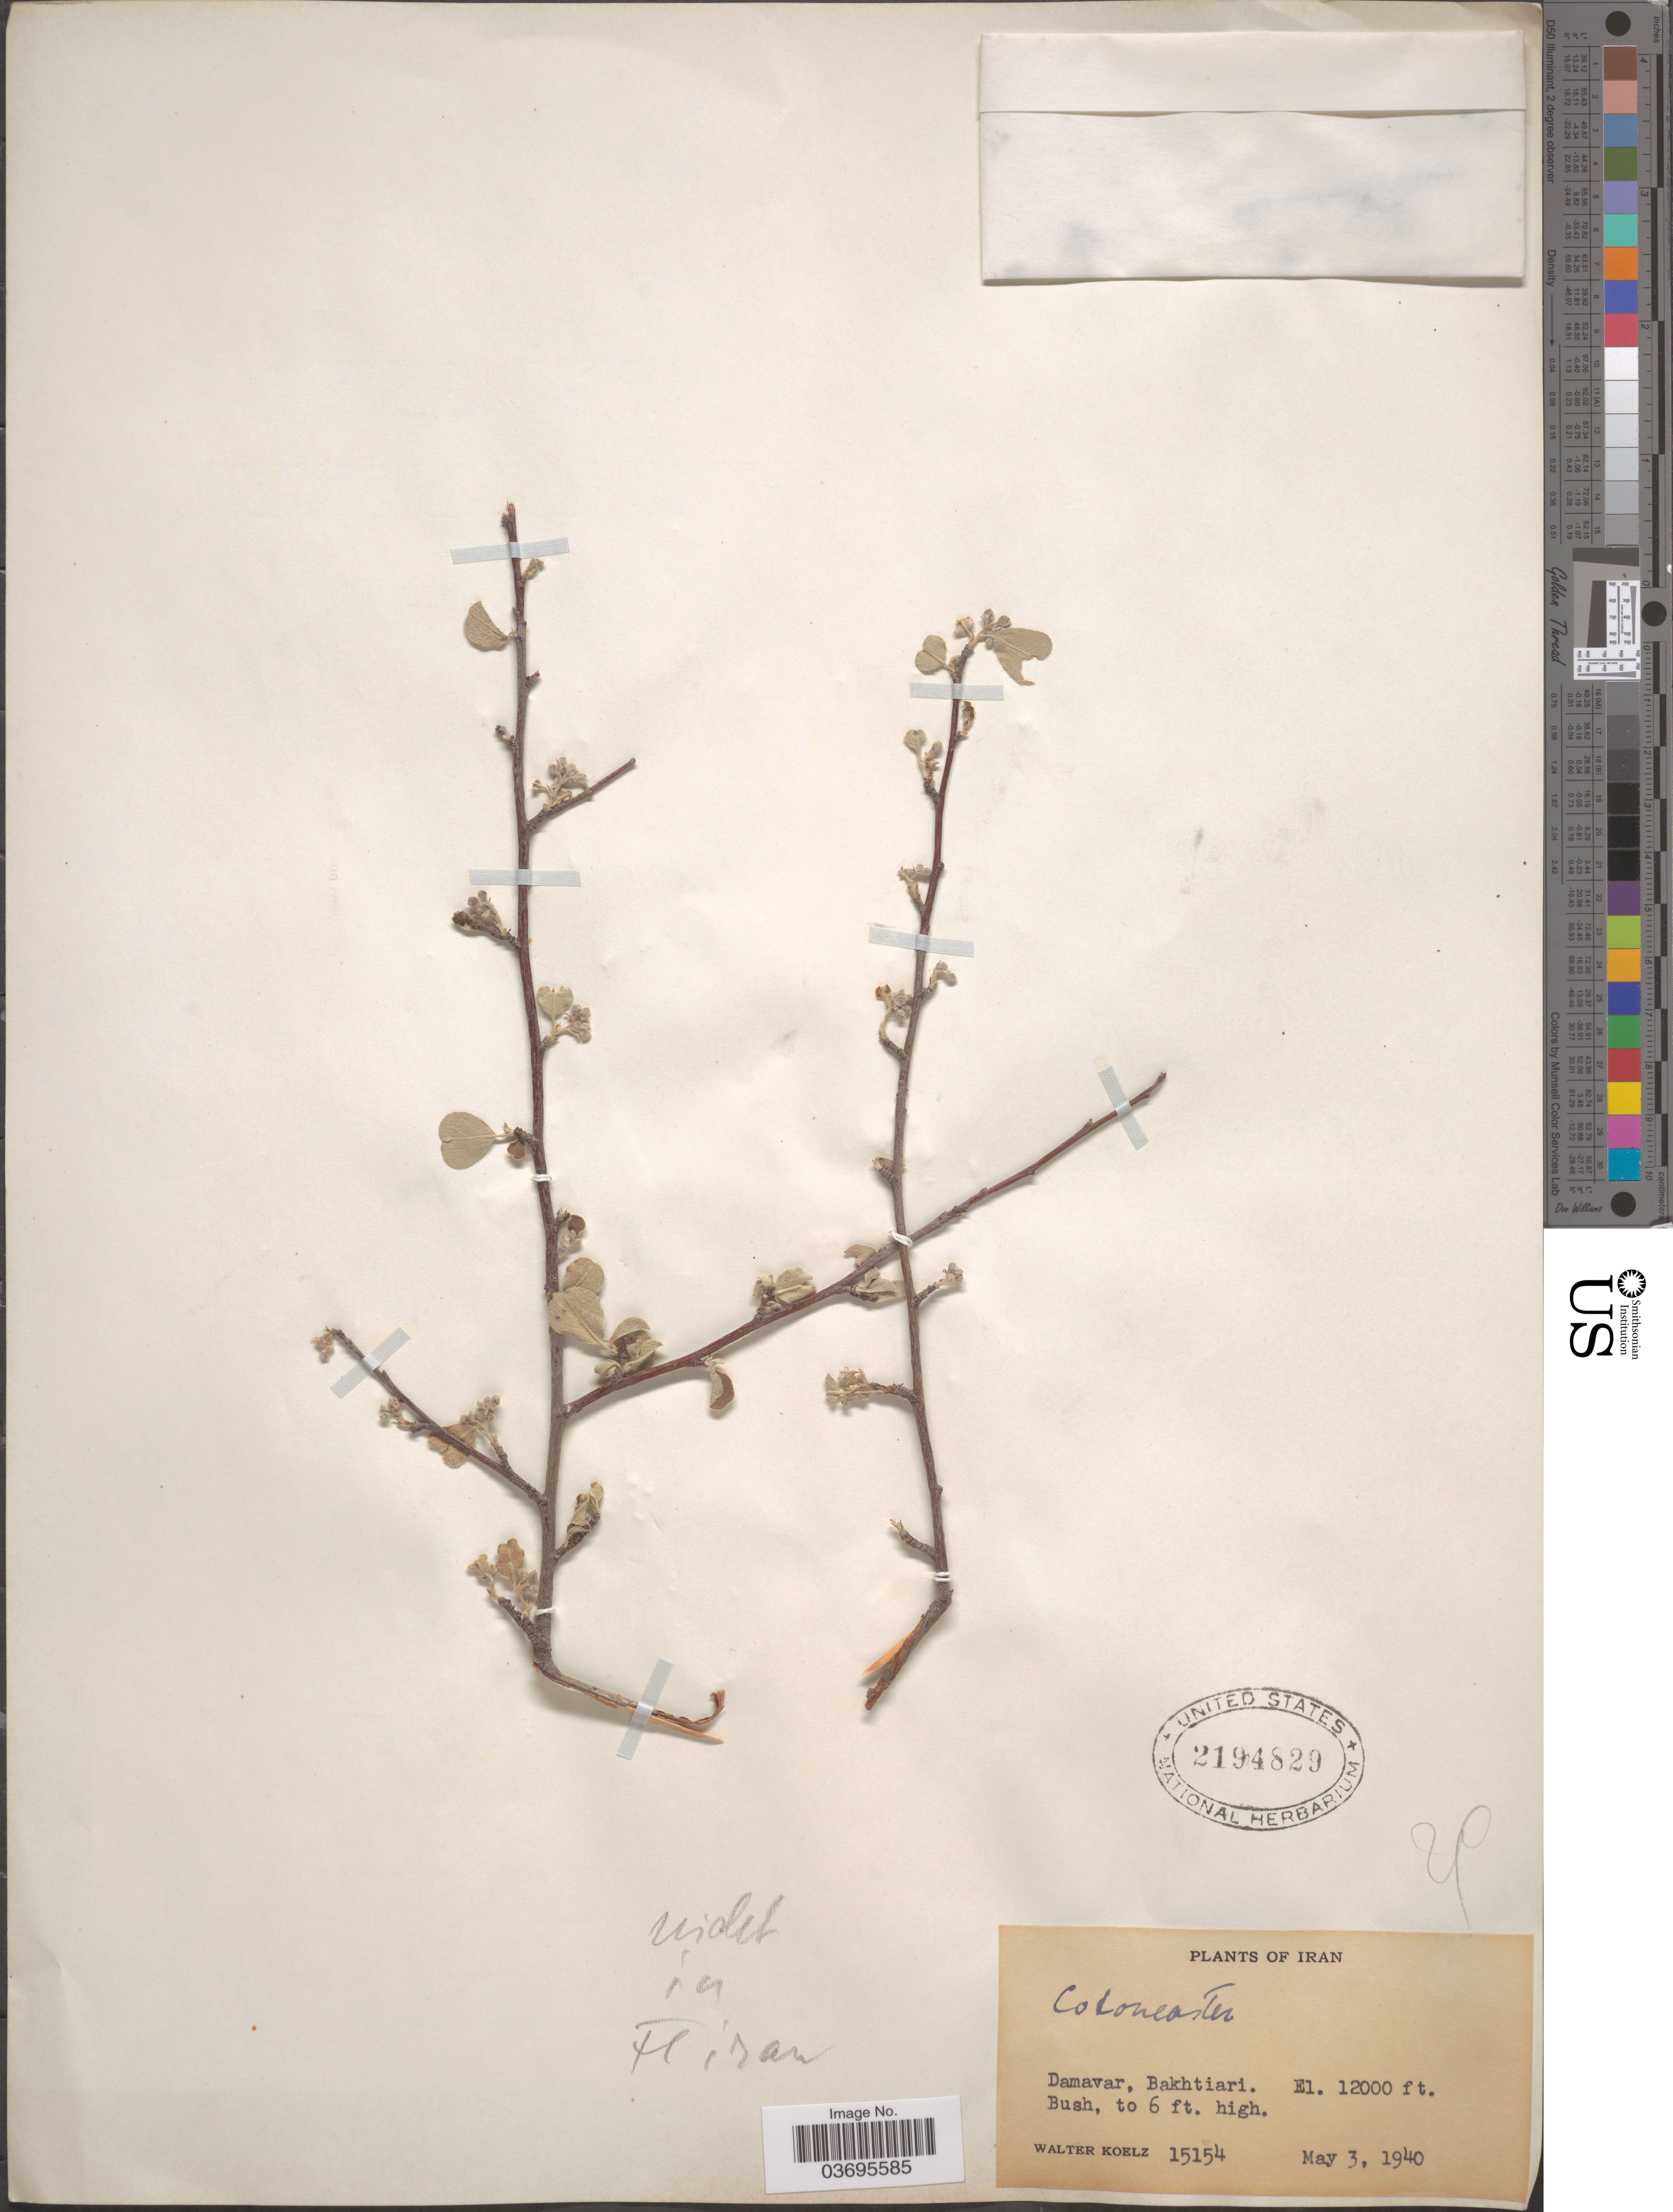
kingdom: Plantae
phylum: Tracheophyta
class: Magnoliopsida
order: Rosales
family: Rosaceae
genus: Cotoneaster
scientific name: Cotoneaster sp.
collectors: W. N. Koelz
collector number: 15154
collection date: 1940-05-03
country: Iran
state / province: Chahar Mahaal and Bakhtiari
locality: Damavar, Bakhtiari.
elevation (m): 3658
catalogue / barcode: US 2194829